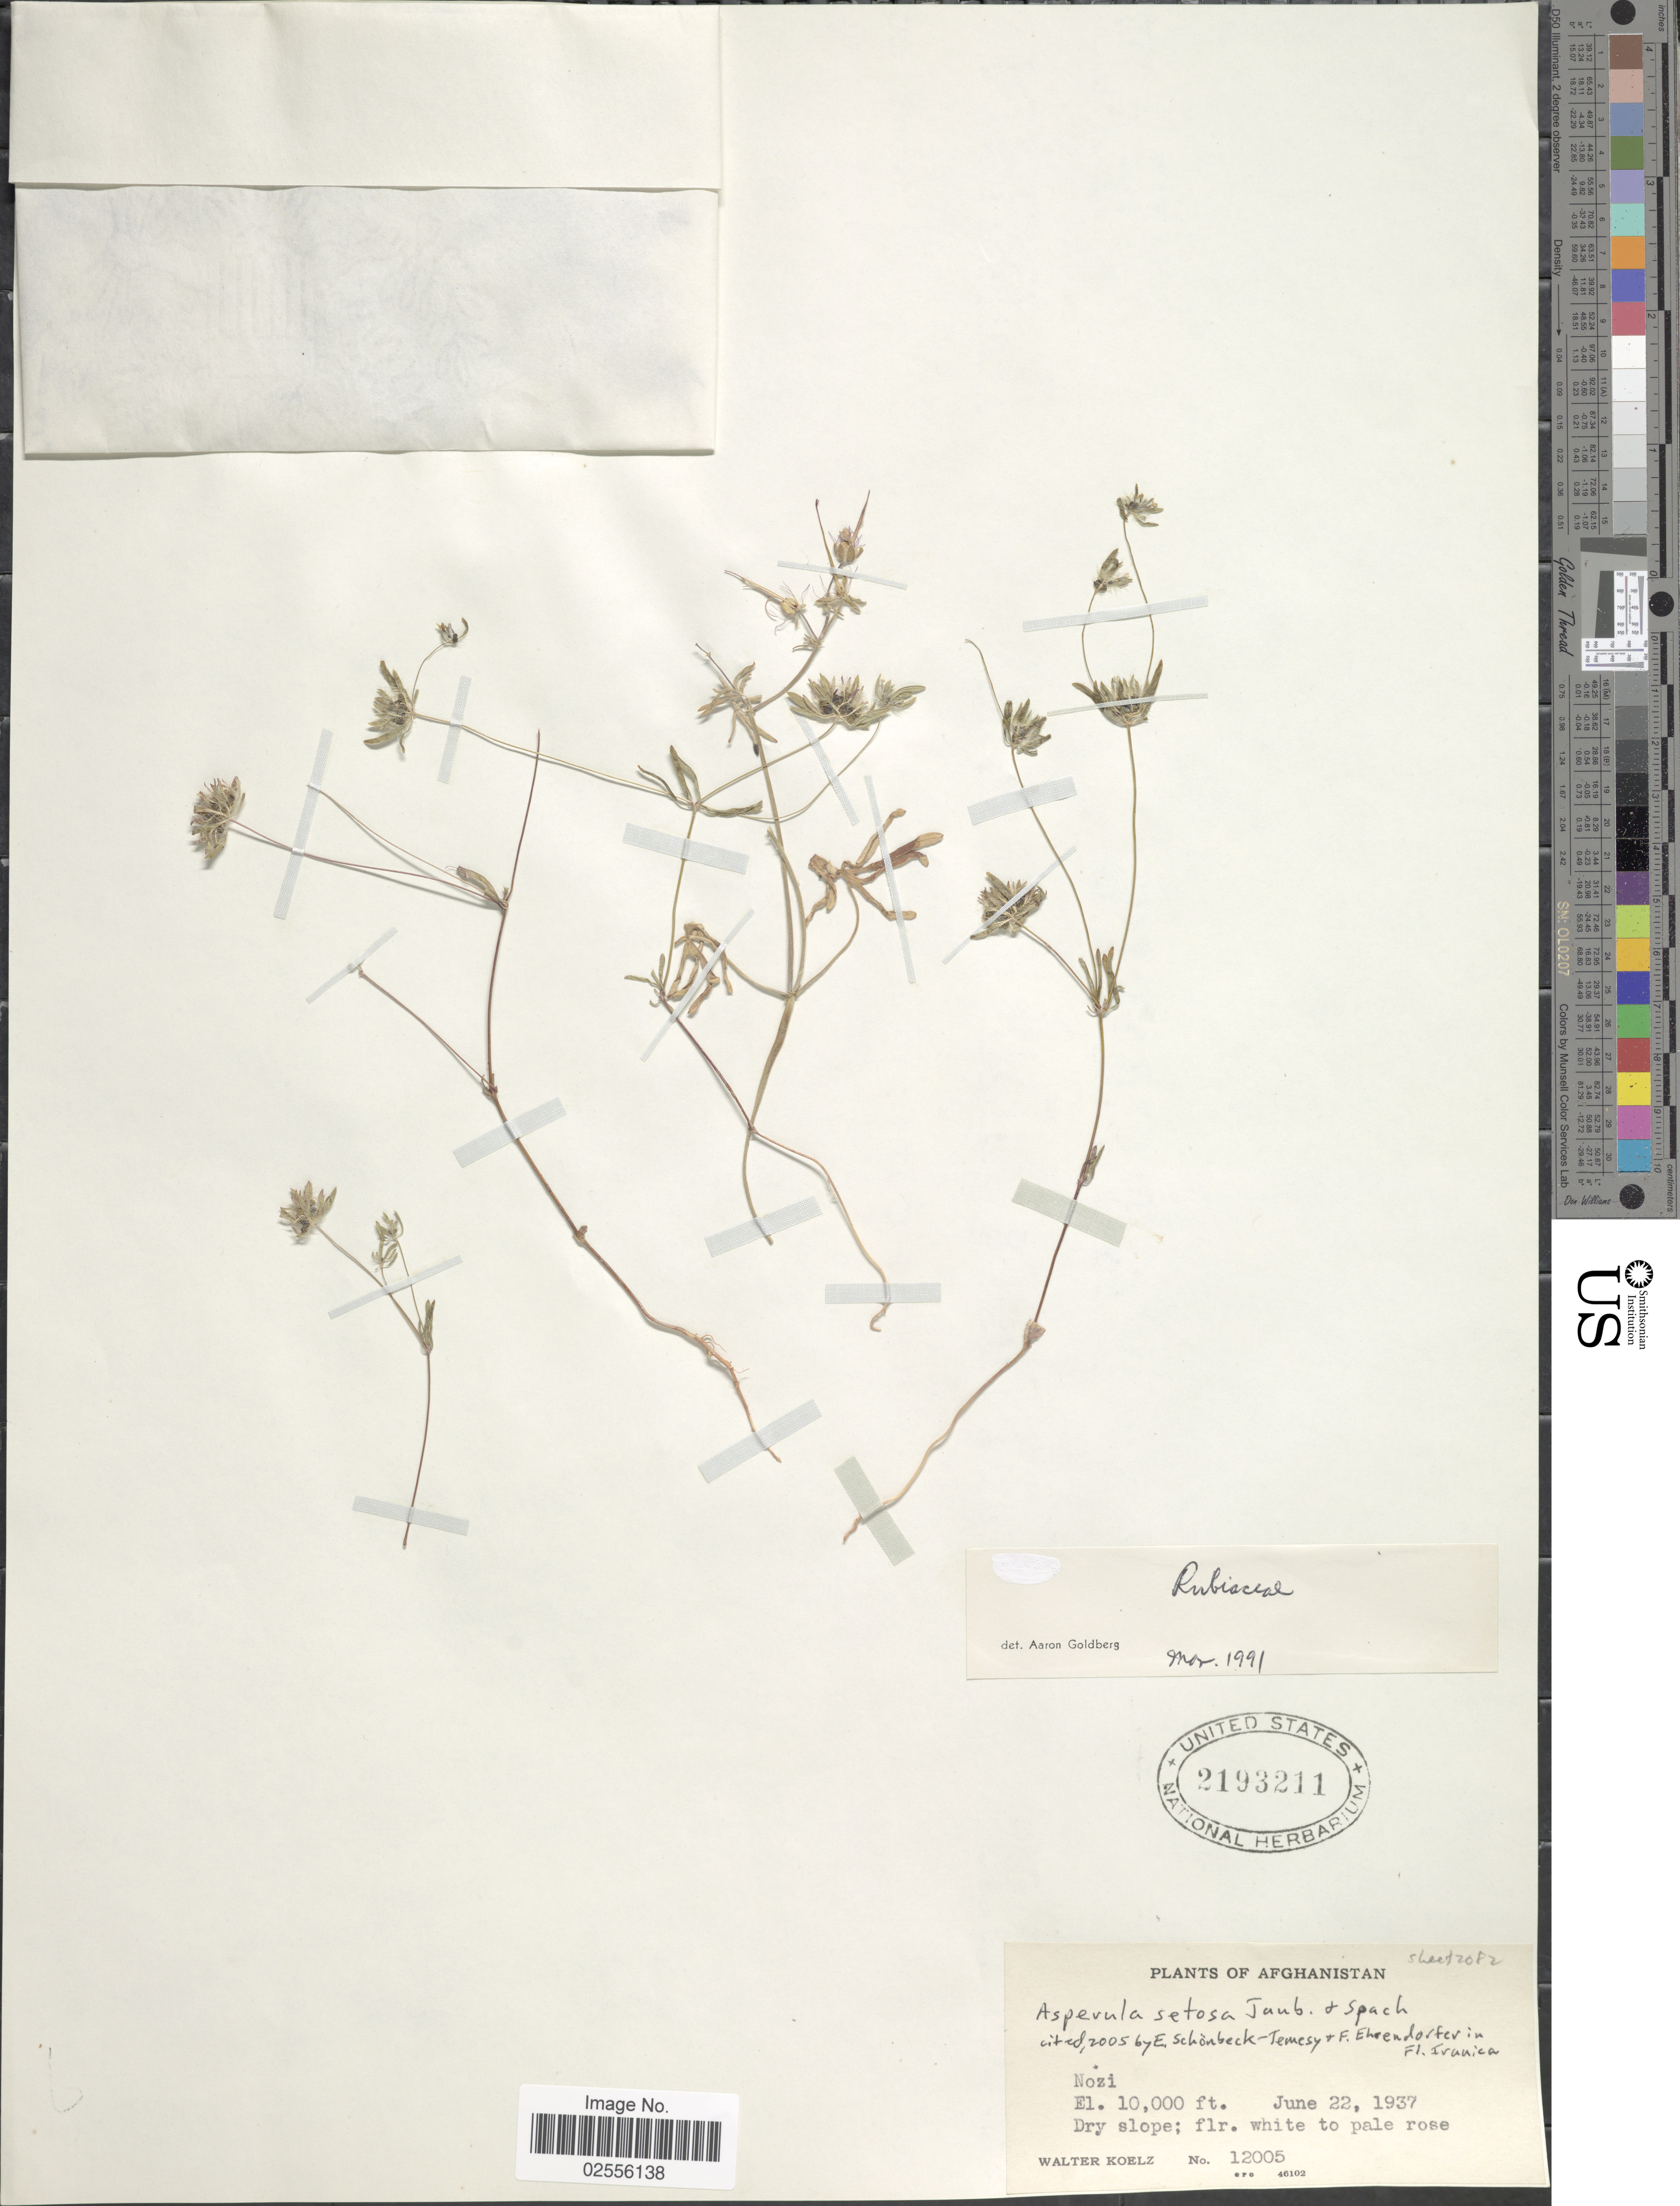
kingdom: Plantae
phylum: Tracheophyta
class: Magnoliopsida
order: Gentianales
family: Rubiaceae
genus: Asperula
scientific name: Asperula setosa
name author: Jaub. & Spach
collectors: W. N. Koelz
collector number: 12005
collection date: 1937-06-22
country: Afghanistan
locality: Nozi, dry slope.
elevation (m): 3048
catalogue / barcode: US 2193211